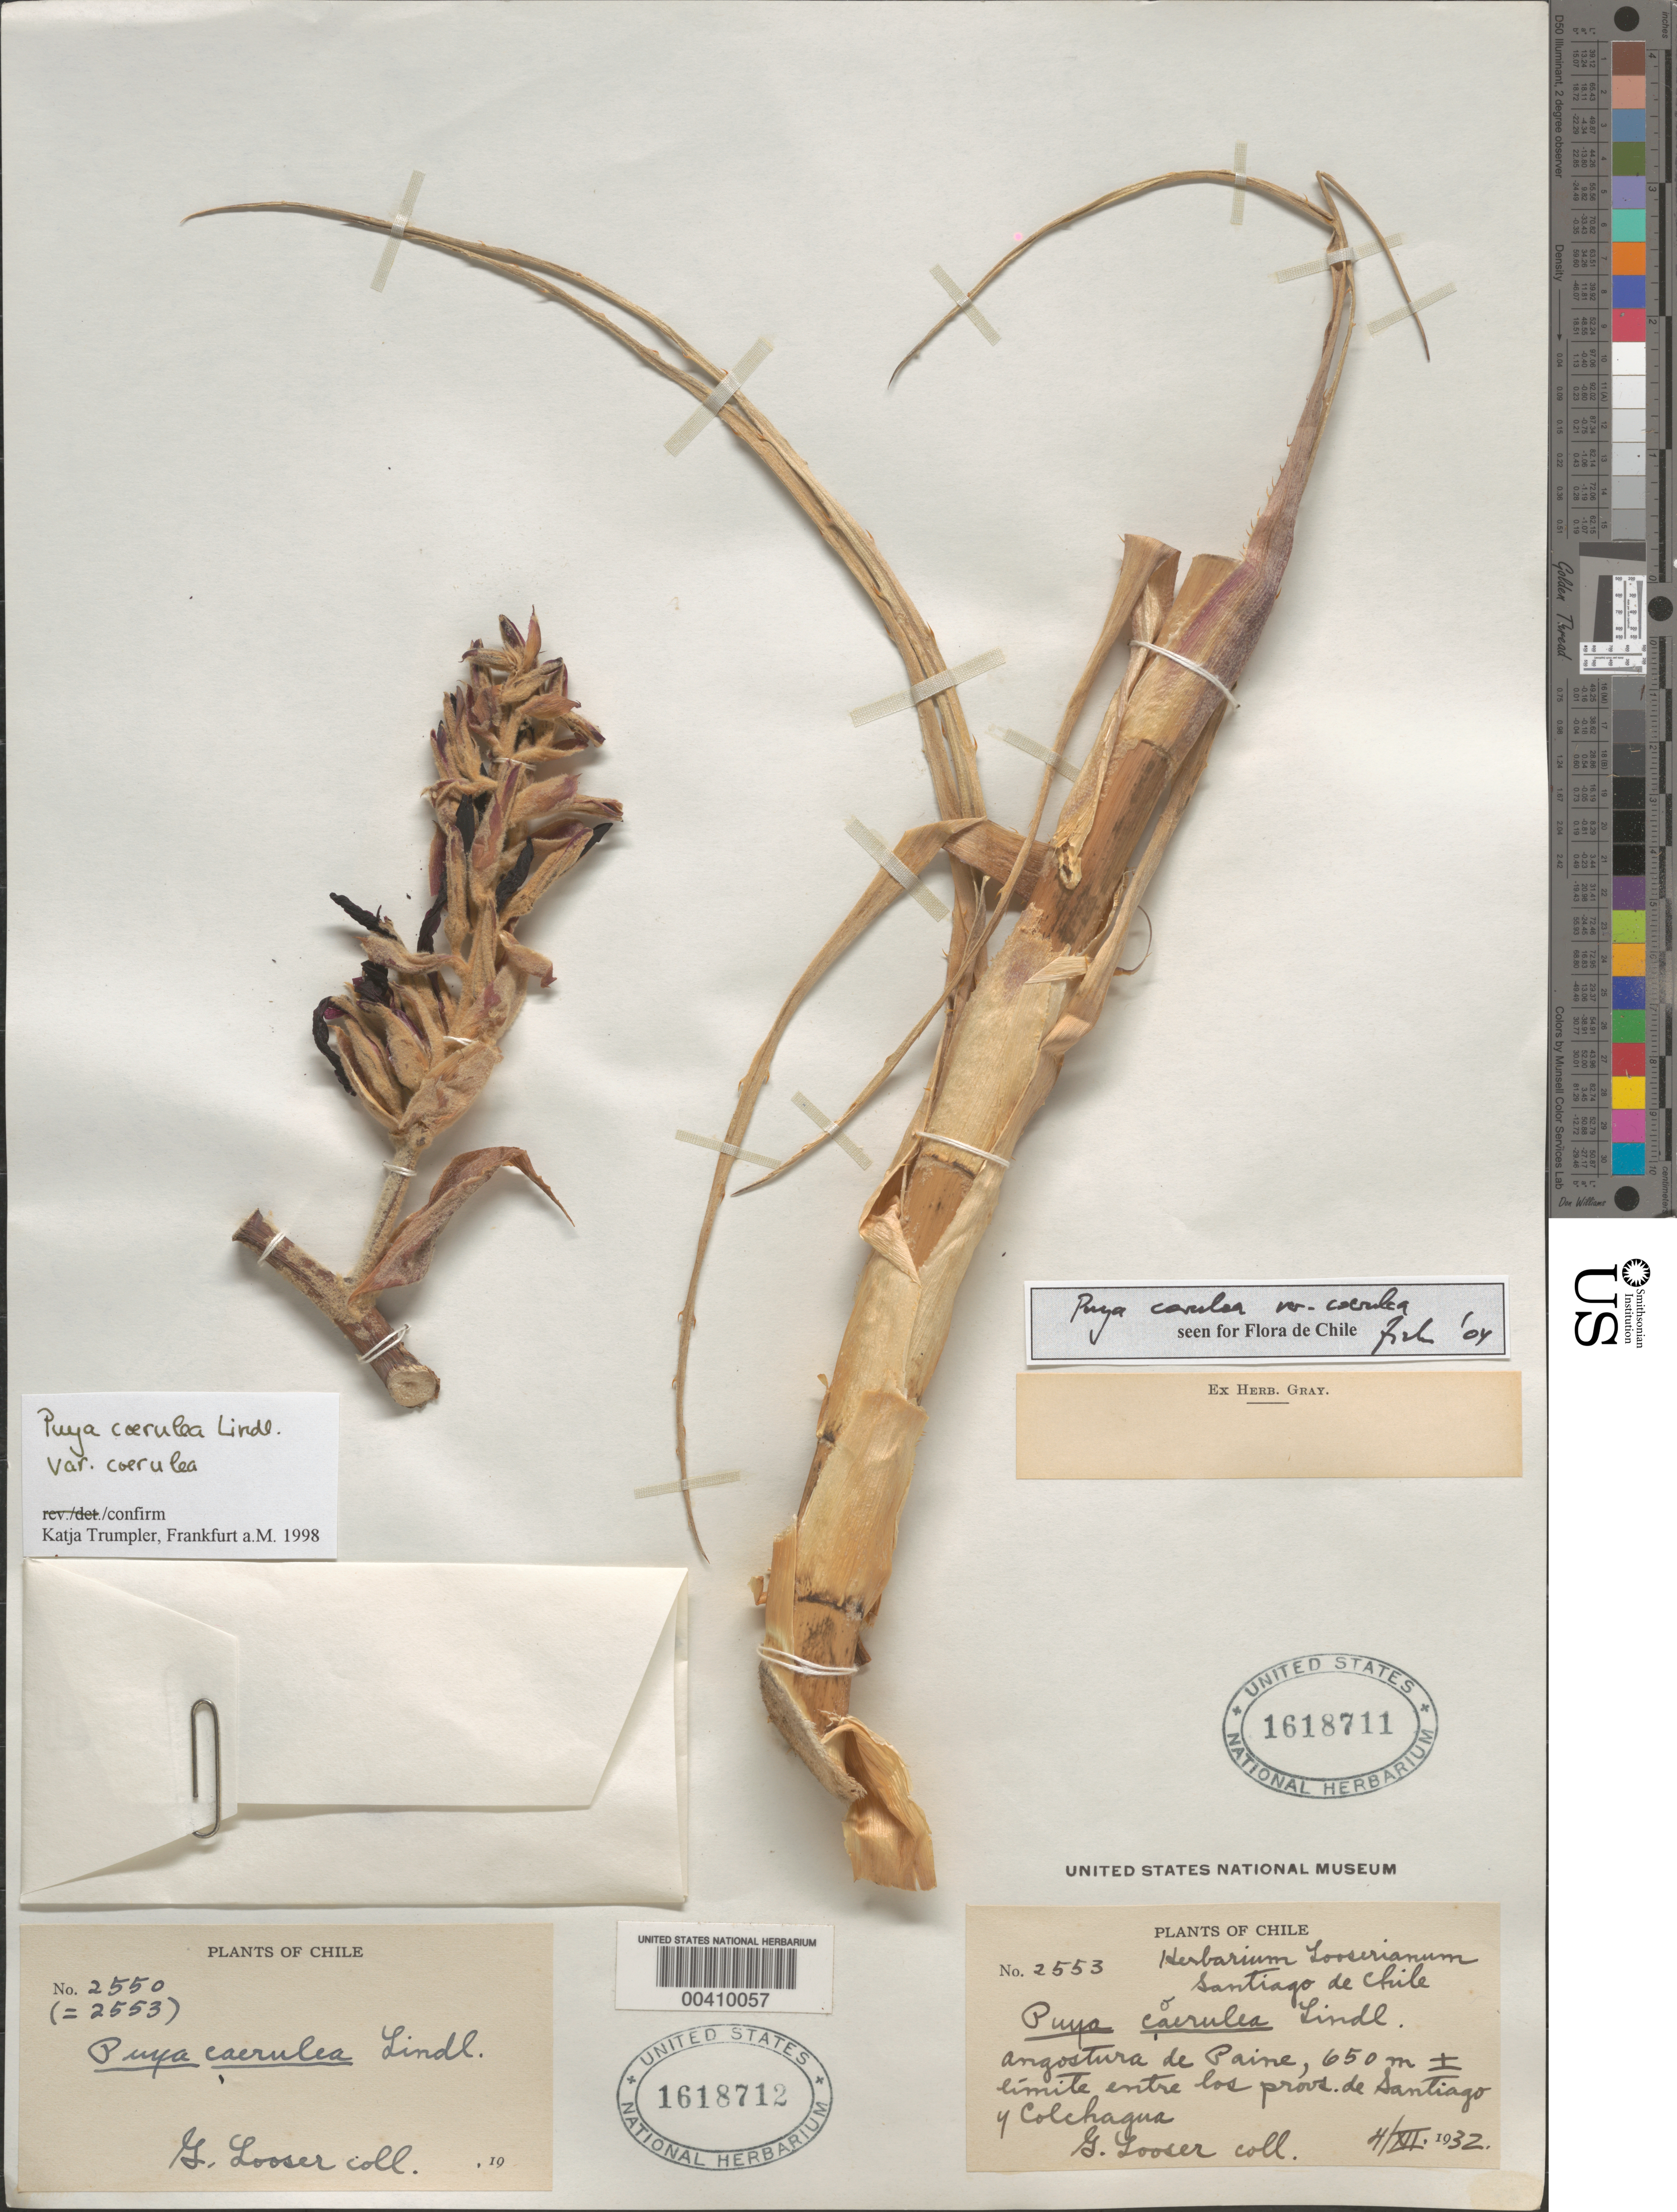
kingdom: Plantae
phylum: Tracheophyta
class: Liliopsida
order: Poales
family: Bromeliaceae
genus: Puya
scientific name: Puya coerulea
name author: Lindl.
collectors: G. Looser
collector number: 2553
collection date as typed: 04 Dec 1932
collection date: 1932-12-04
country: Chile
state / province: Región Metropolitana (RM)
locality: Angostura de paine, limite entre los provs. de santiago y colchagua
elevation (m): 650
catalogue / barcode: US 1618711